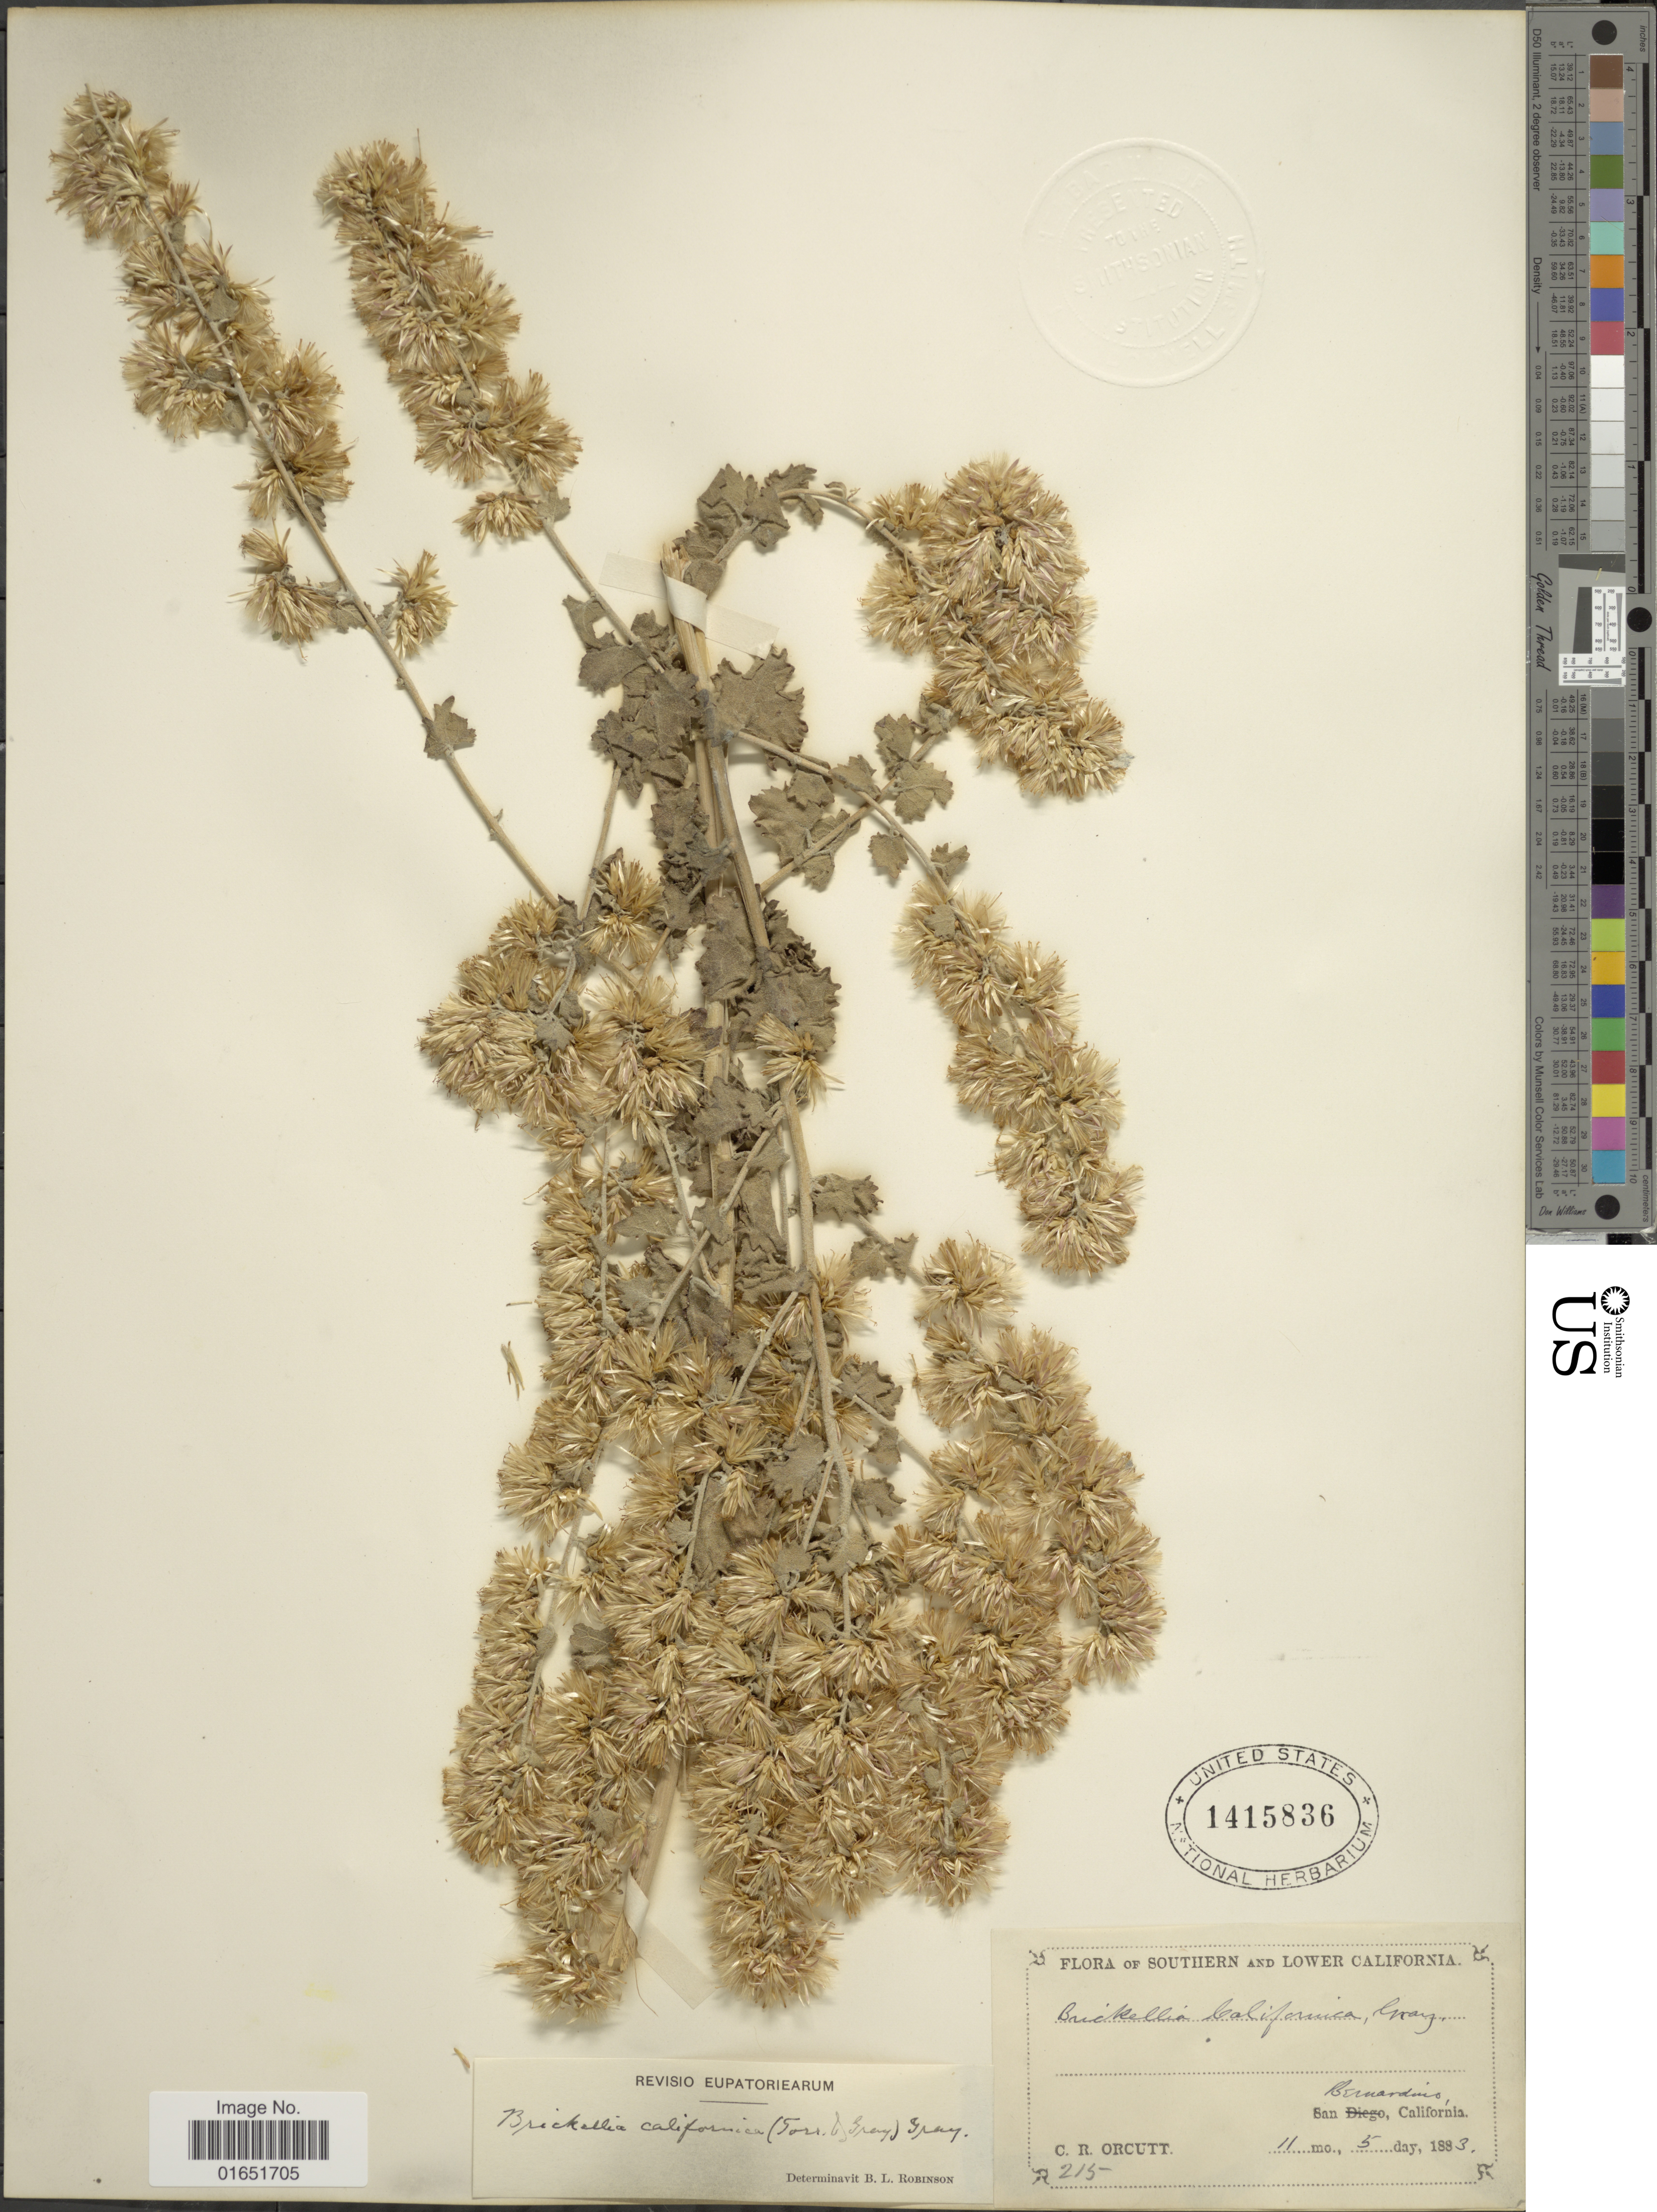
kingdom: Plantae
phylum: Tracheophyta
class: Magnoliopsida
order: Asterales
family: Asteraceae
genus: Brickellia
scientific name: Brickellia californica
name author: (Torr. & A. Gray) A. Gray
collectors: C. R. Orcutt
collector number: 215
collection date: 1883-11-05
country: United States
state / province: California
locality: Southern and Lower California, San Berbardino, California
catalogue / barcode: US 1415836